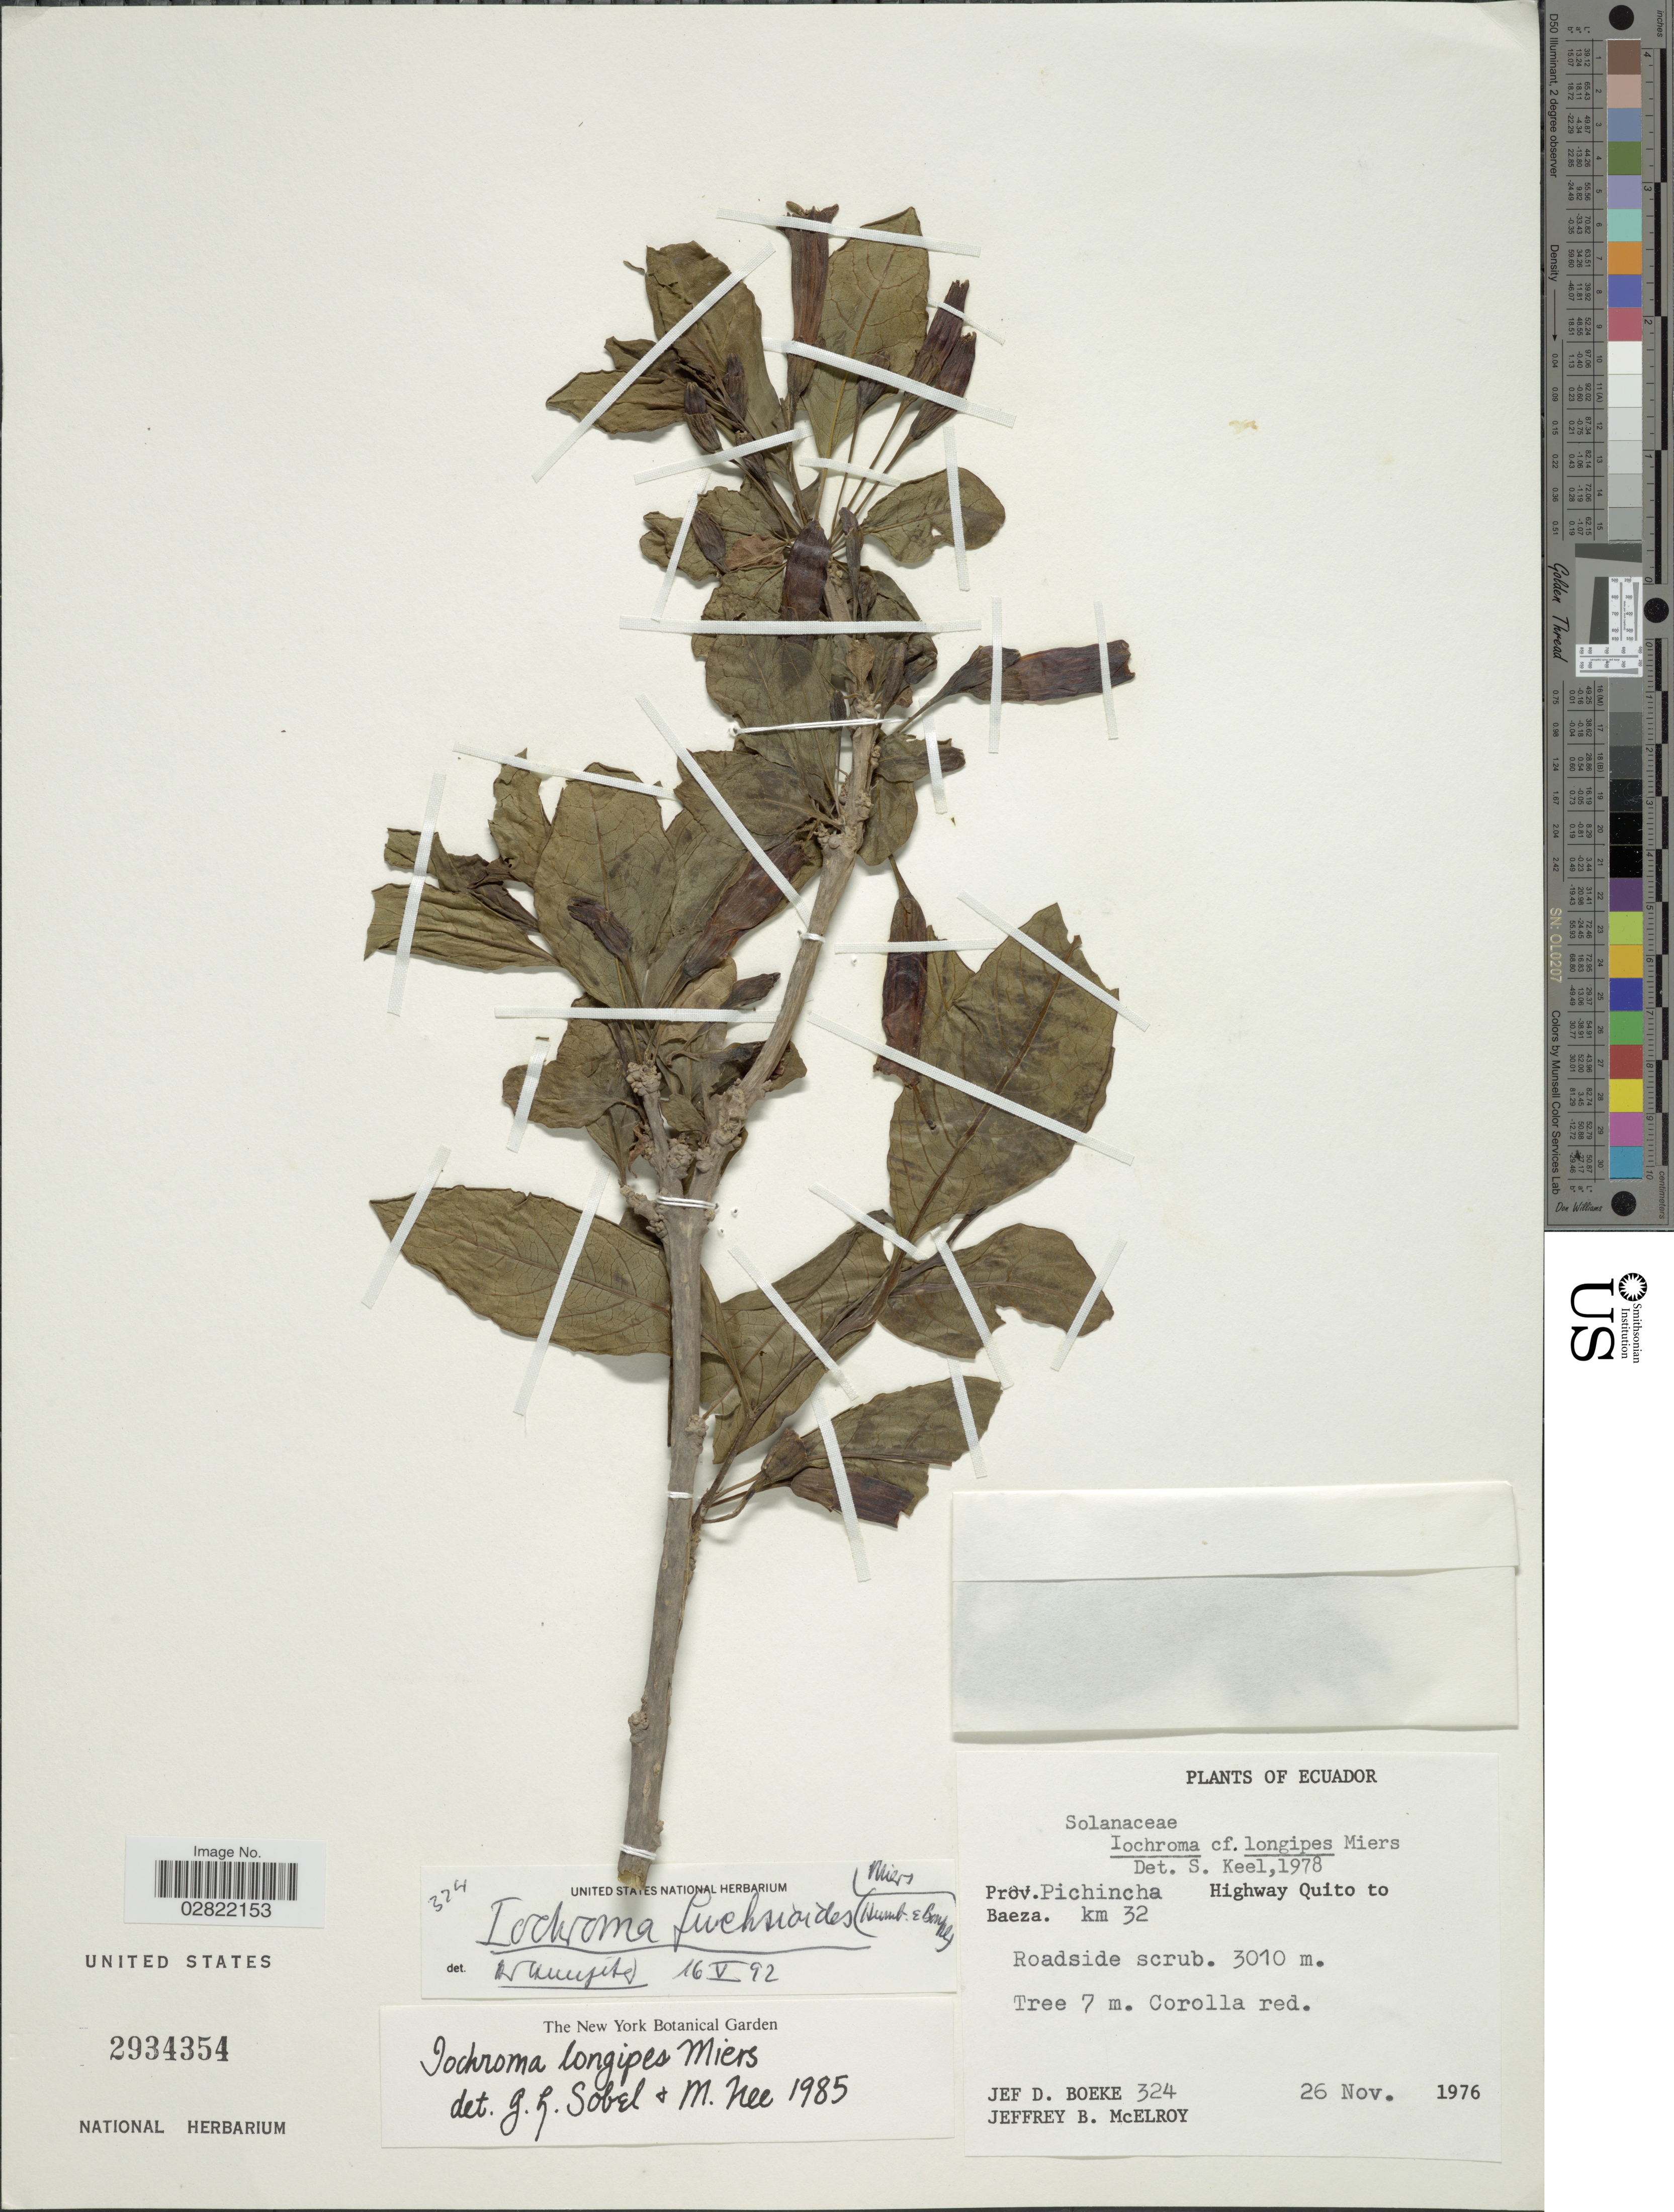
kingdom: Plantae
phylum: Tracheophyta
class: Magnoliopsida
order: Solanales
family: Solanaceae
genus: Iochroma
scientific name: Iochroma fuchsioides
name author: (Bonpl.) Miers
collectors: J. Boeke & J. B. McElroy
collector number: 324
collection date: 1976-11-26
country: Ecuador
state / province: Pichincha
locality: Prov. Pichincha, Highway Quito to Baeza, km 32.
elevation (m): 3010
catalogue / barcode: US 2934354